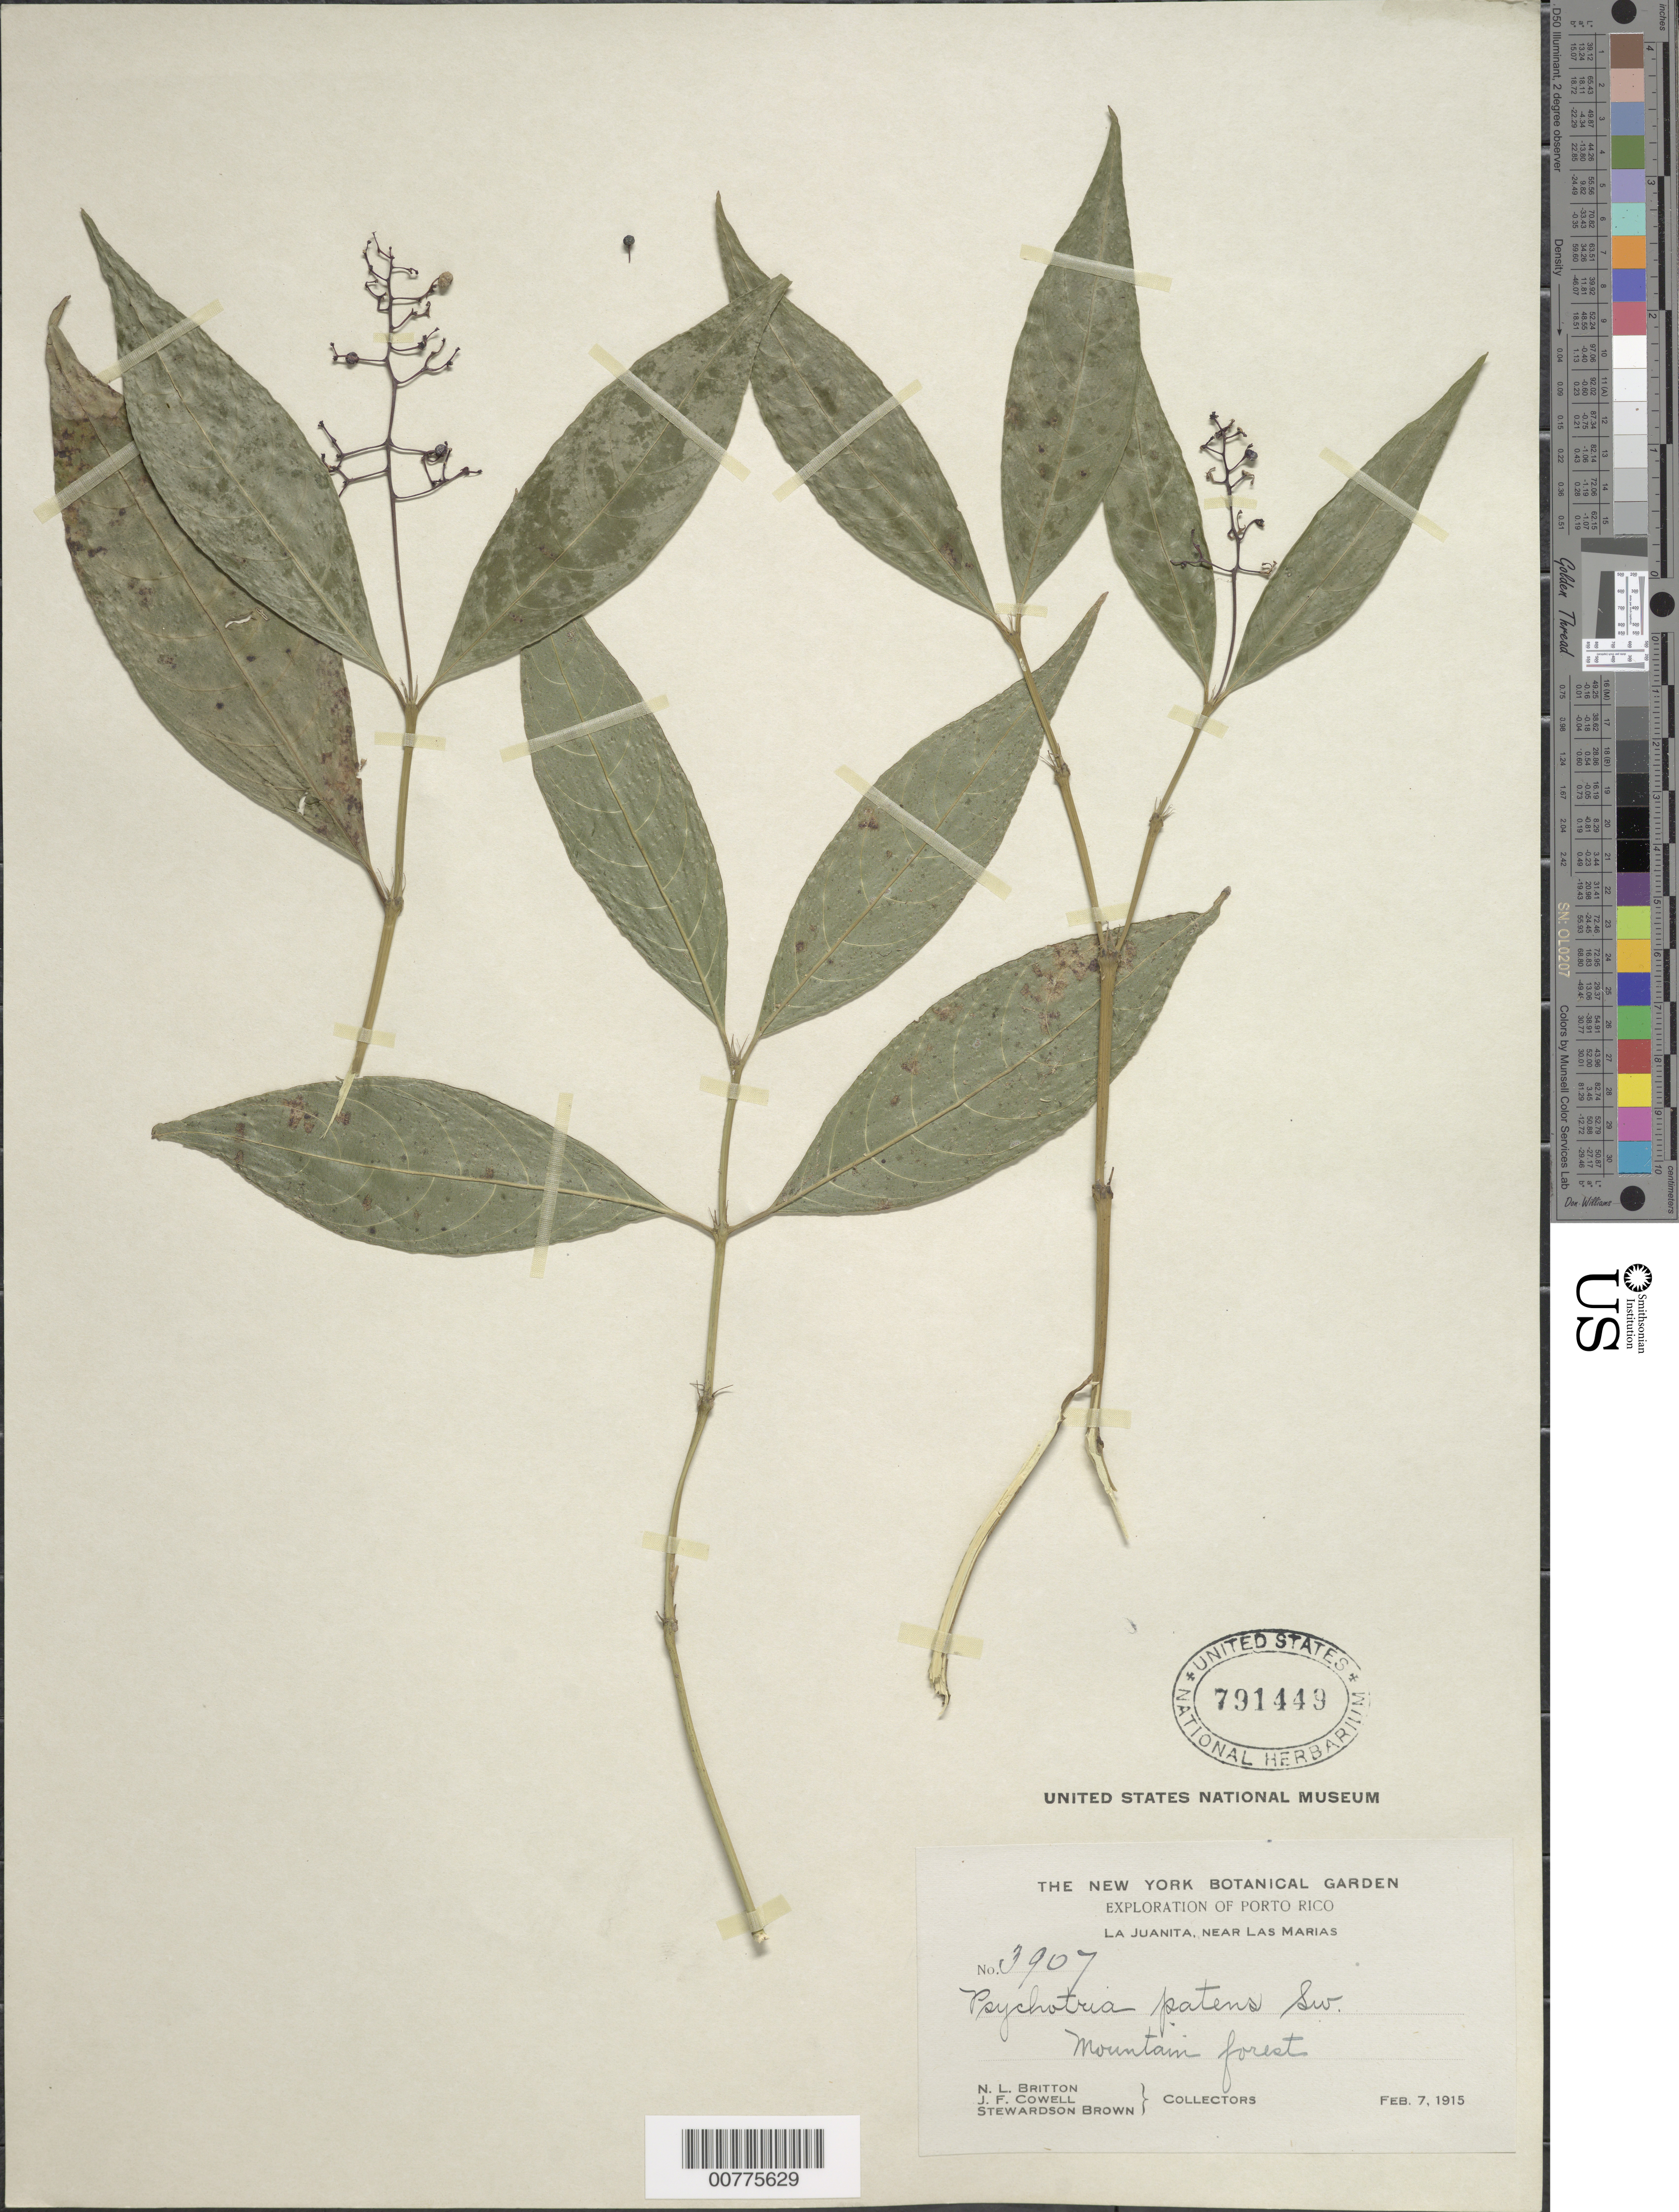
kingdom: Plantae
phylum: Tracheophyta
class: Magnoliopsida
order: Gentianales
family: Rubiaceae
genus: Psychotria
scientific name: Psychotria patens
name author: Sw.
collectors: N. Britton, J. F. Cowell & S. Brown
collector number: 3907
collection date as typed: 07 Feb 1915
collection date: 1915-02-07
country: Puerto Rico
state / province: Las Marías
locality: La Juanita, near Las Minas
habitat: Mountain forest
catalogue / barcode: US 791449